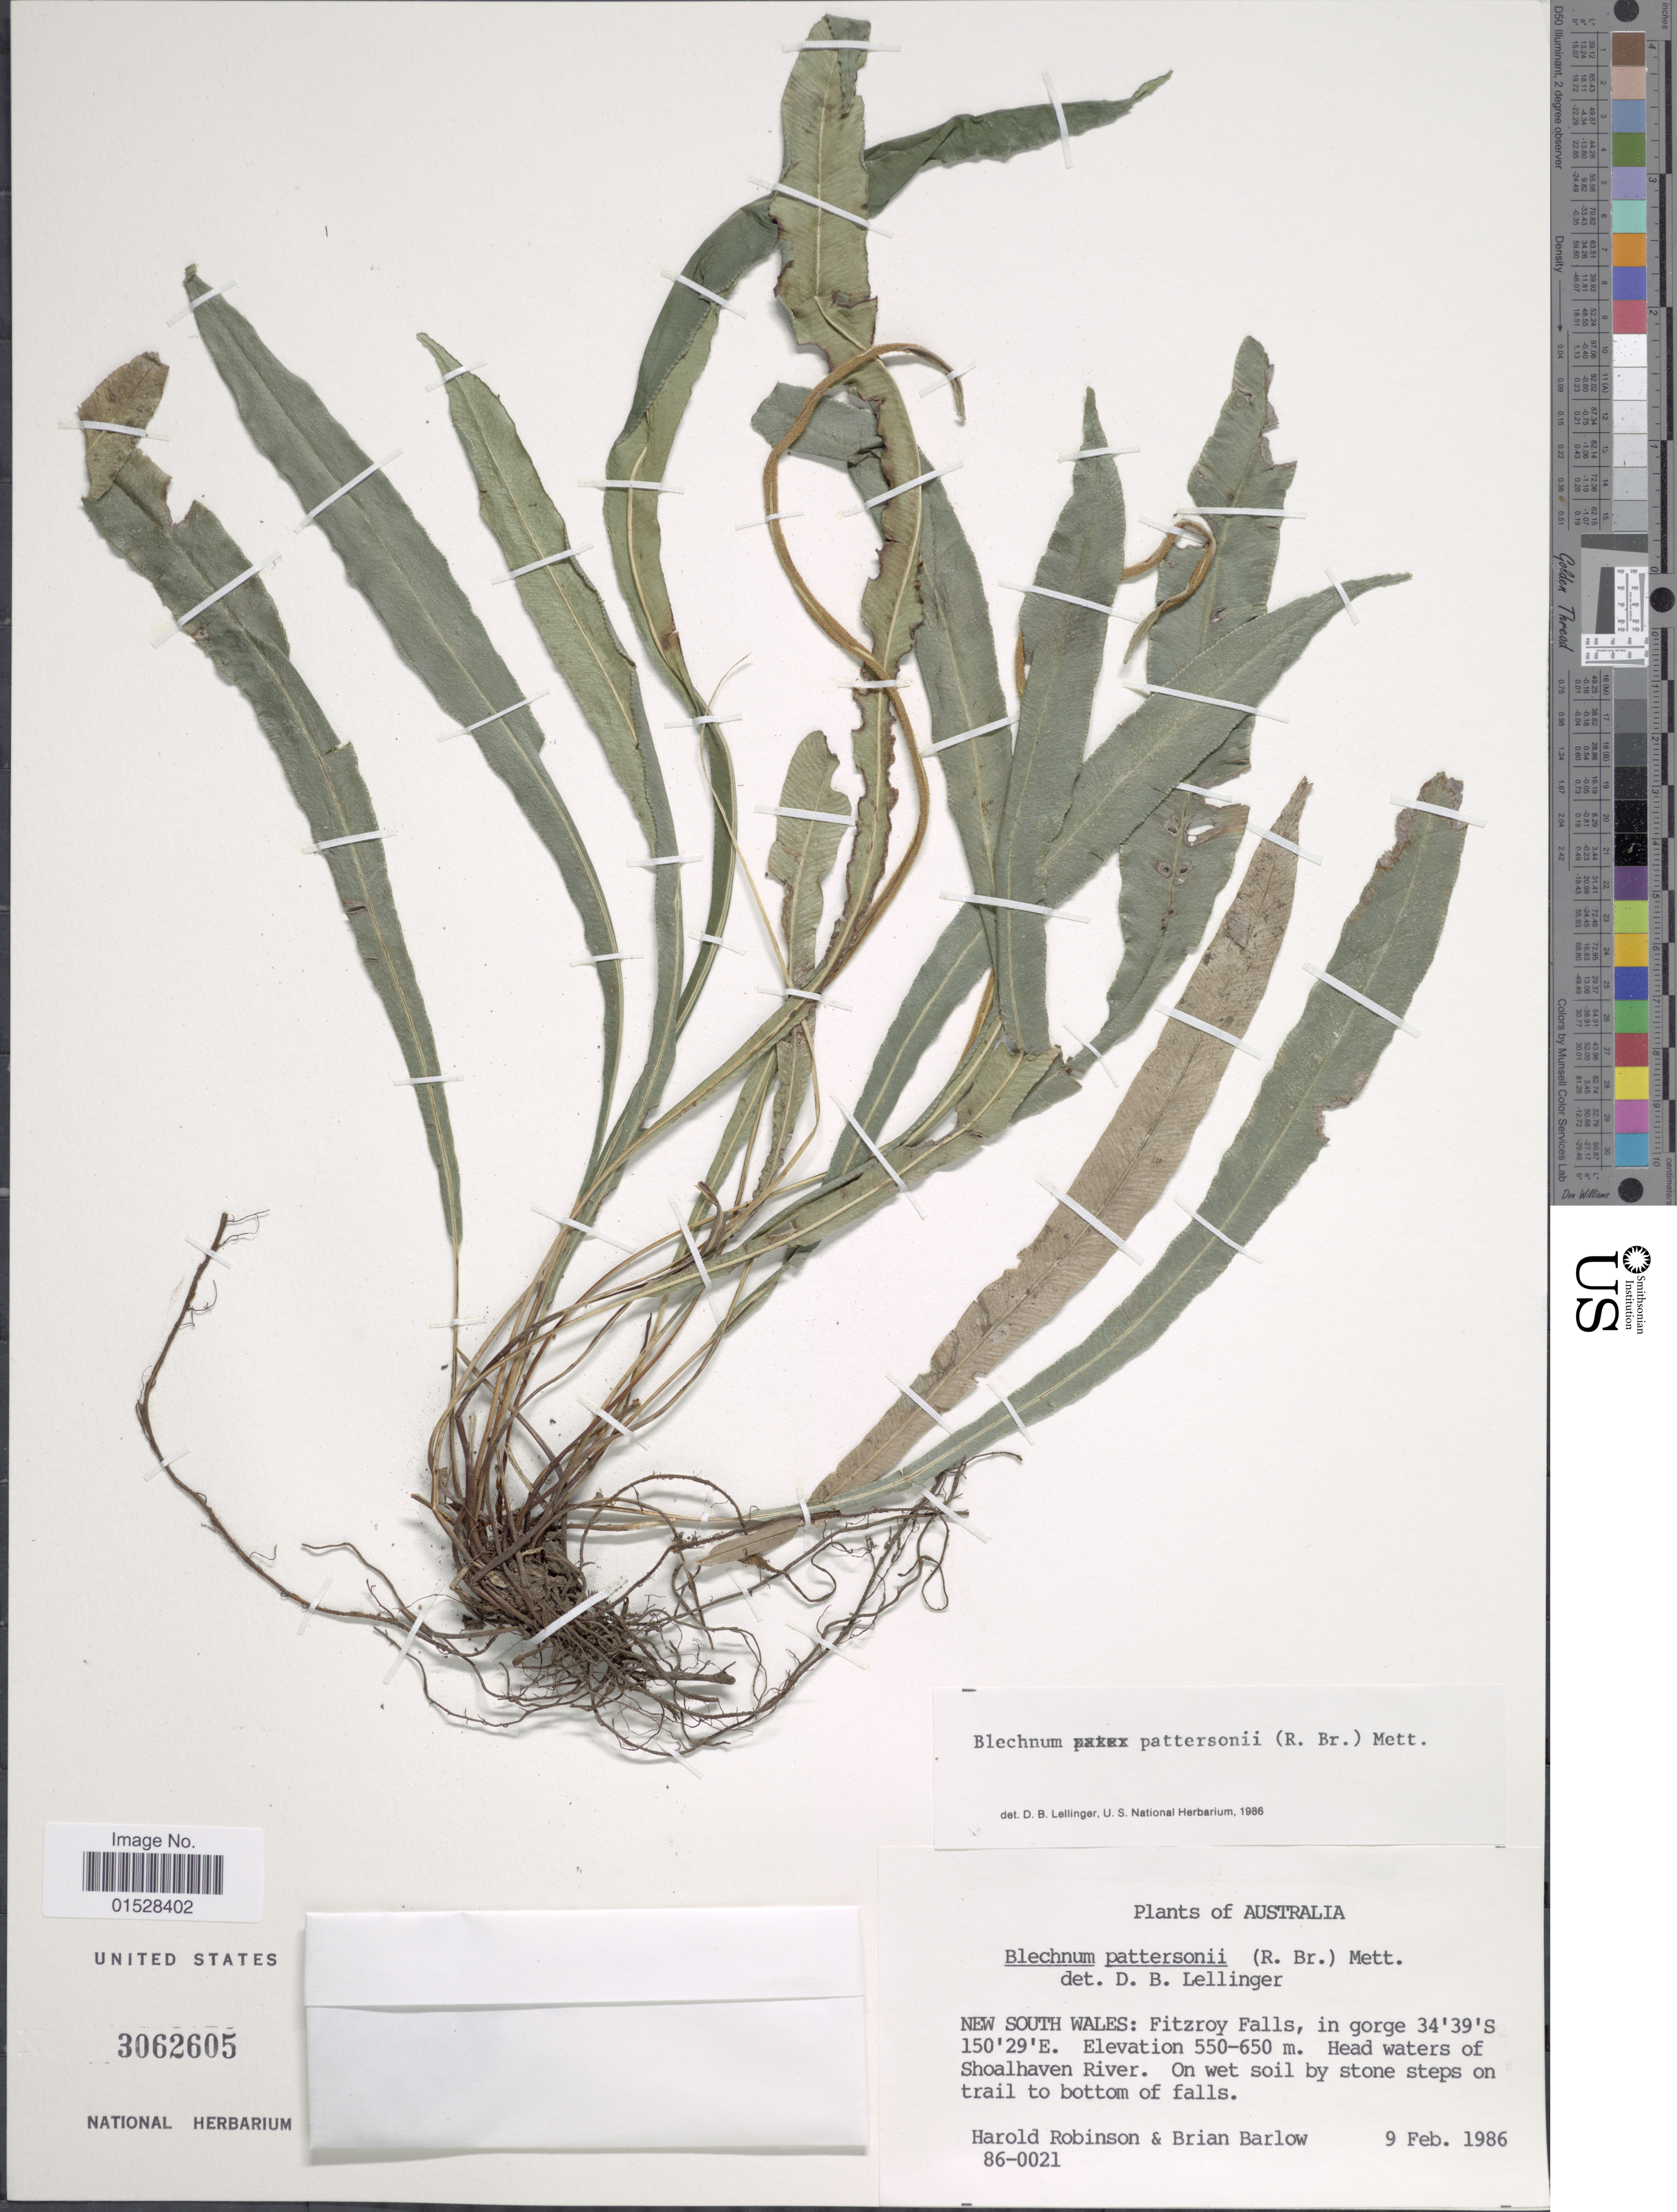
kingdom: Plantae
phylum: Tracheophyta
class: Polypodiopsida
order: Polypodiales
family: Blechnaceae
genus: Blechnum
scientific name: Blechnum patersonii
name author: (R. Br.) Mett.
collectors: H. Robinson & Barlow, B.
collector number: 86-0021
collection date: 1986-02-09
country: Australia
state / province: New South Wales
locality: Fitzroy Falls, in gorge, head waters of Shoalhaven River, on wet soil by stone steps on trail to bottom of falls.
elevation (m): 550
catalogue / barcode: US 3062605